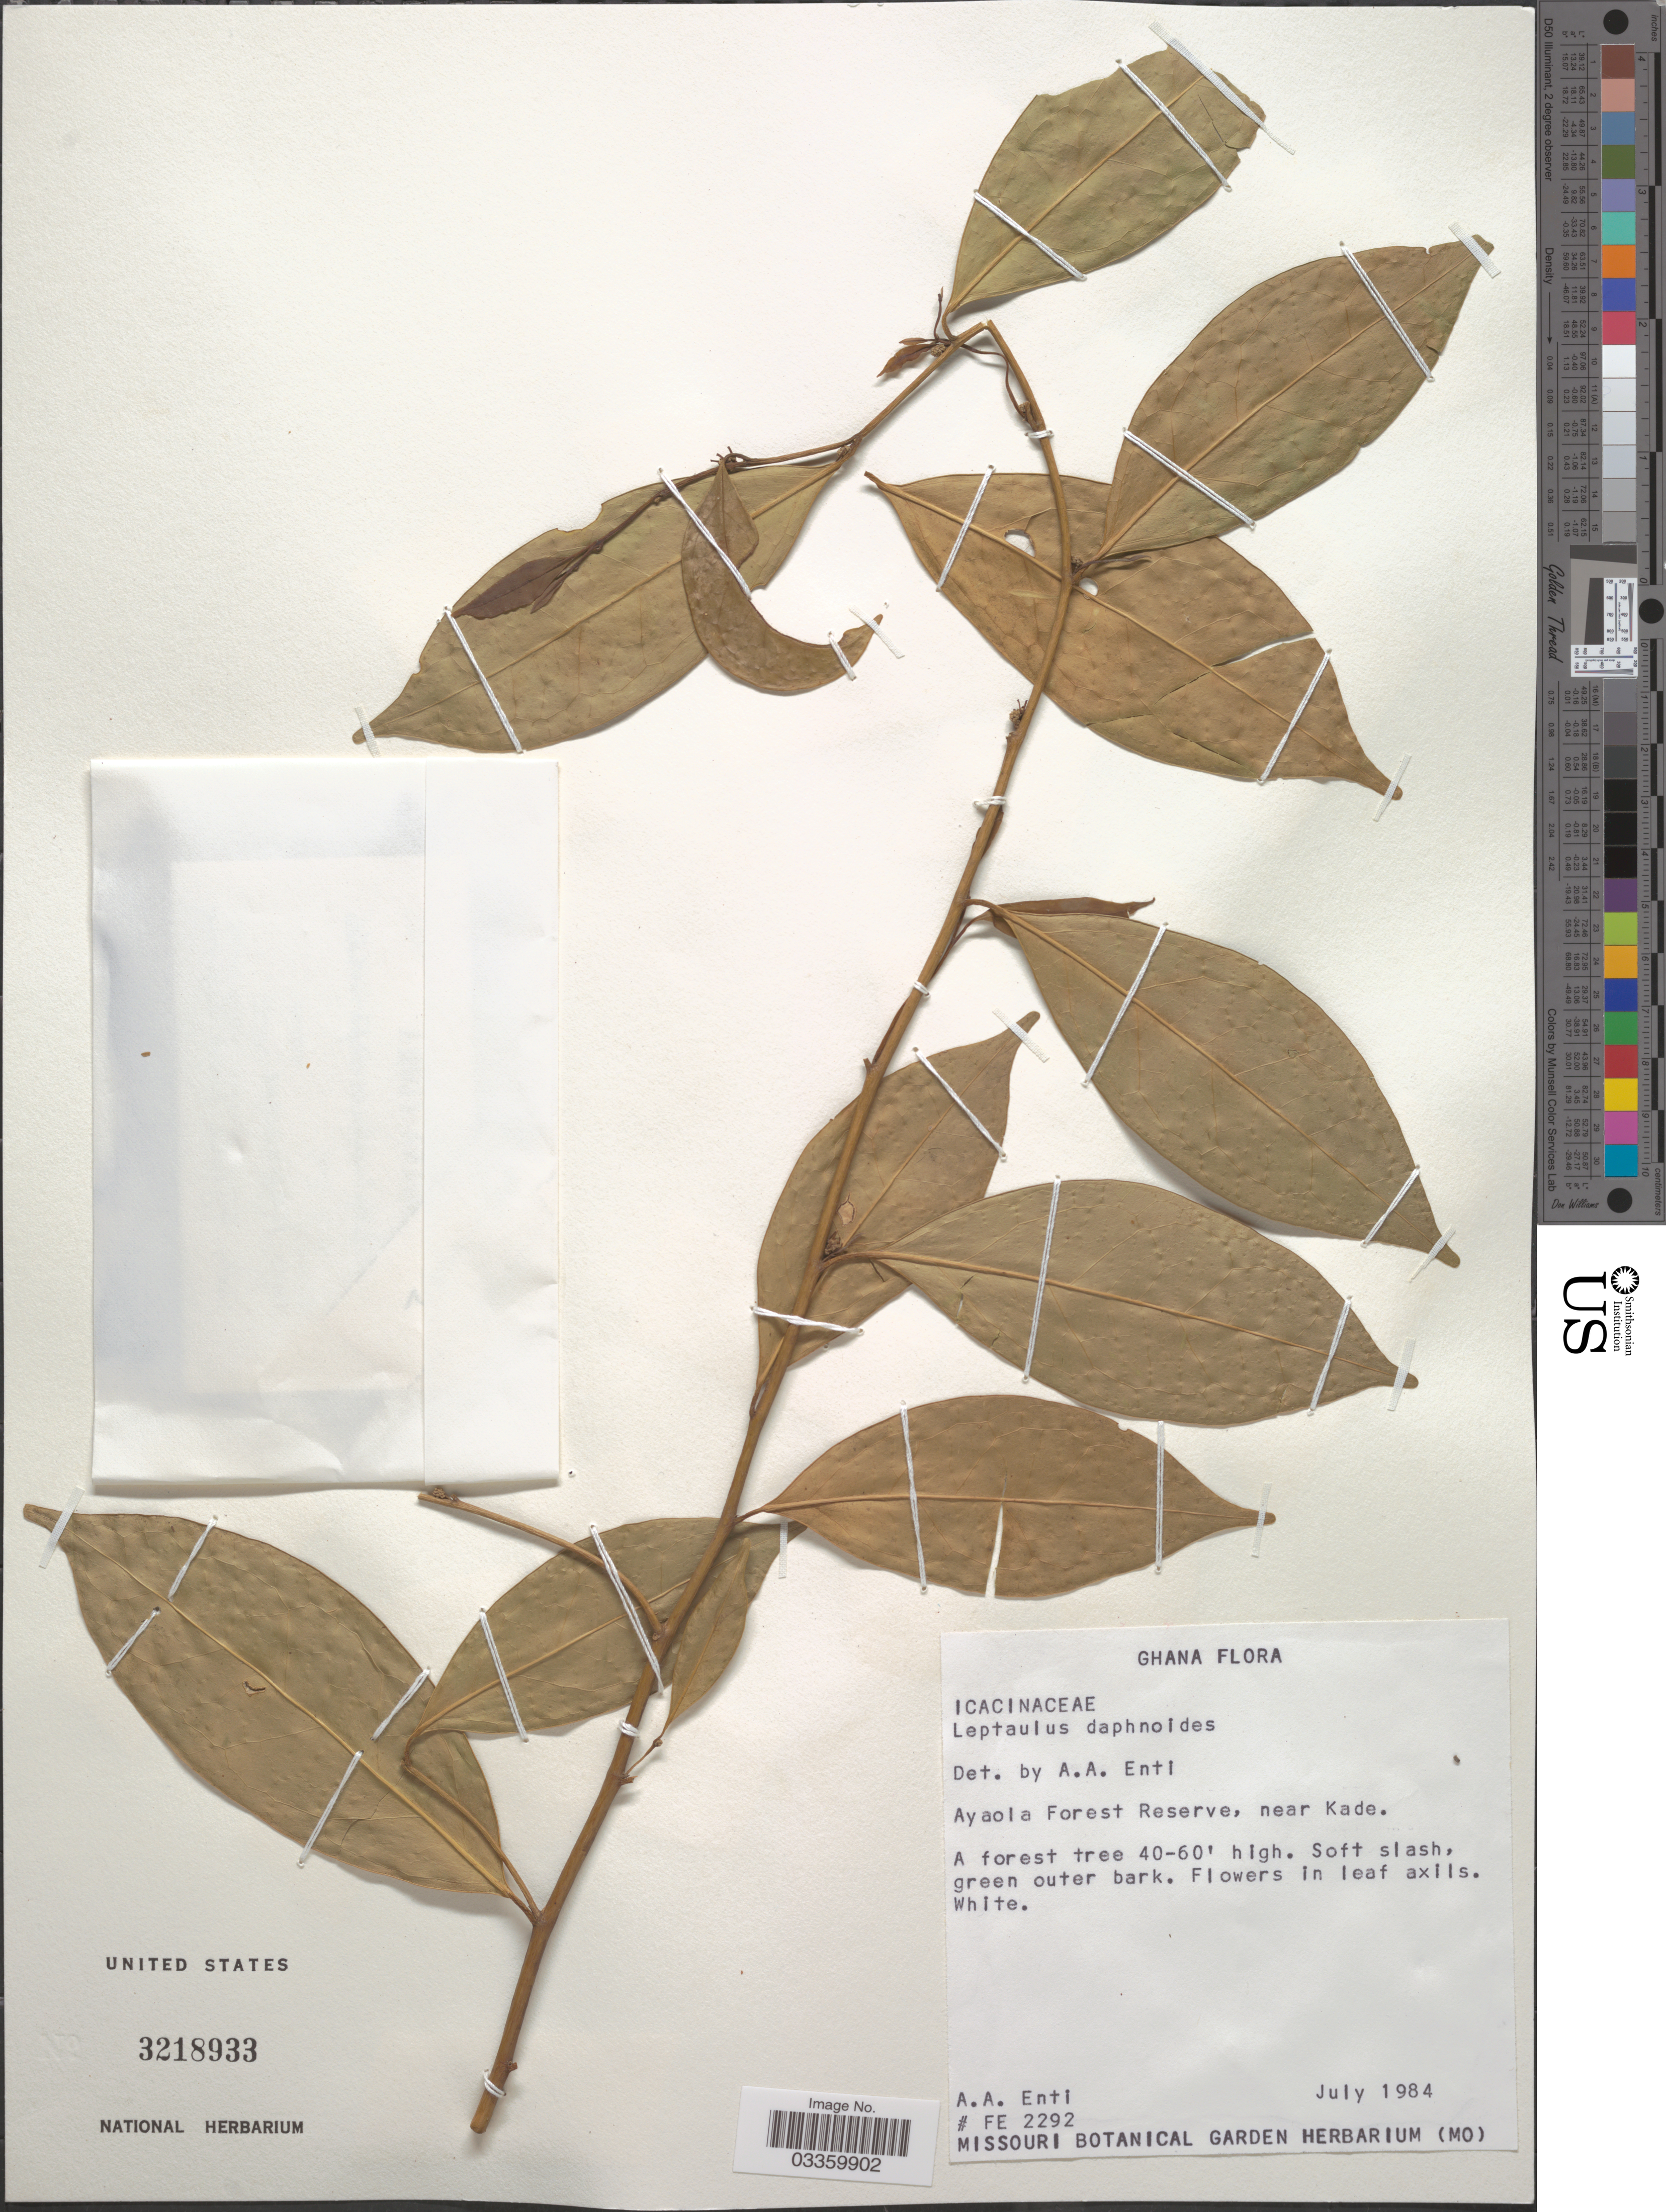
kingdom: Plantae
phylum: Tracheophyta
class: Magnoliopsida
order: Cardiopteridales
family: Cardiopteridaceae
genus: Leptaulus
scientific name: Leptaulus daphnoides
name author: Benth.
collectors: A. Enti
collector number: FE 2292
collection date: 1984-07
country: Ghana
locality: Ayaola Forest Reserve, near Kade.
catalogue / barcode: US 3218933